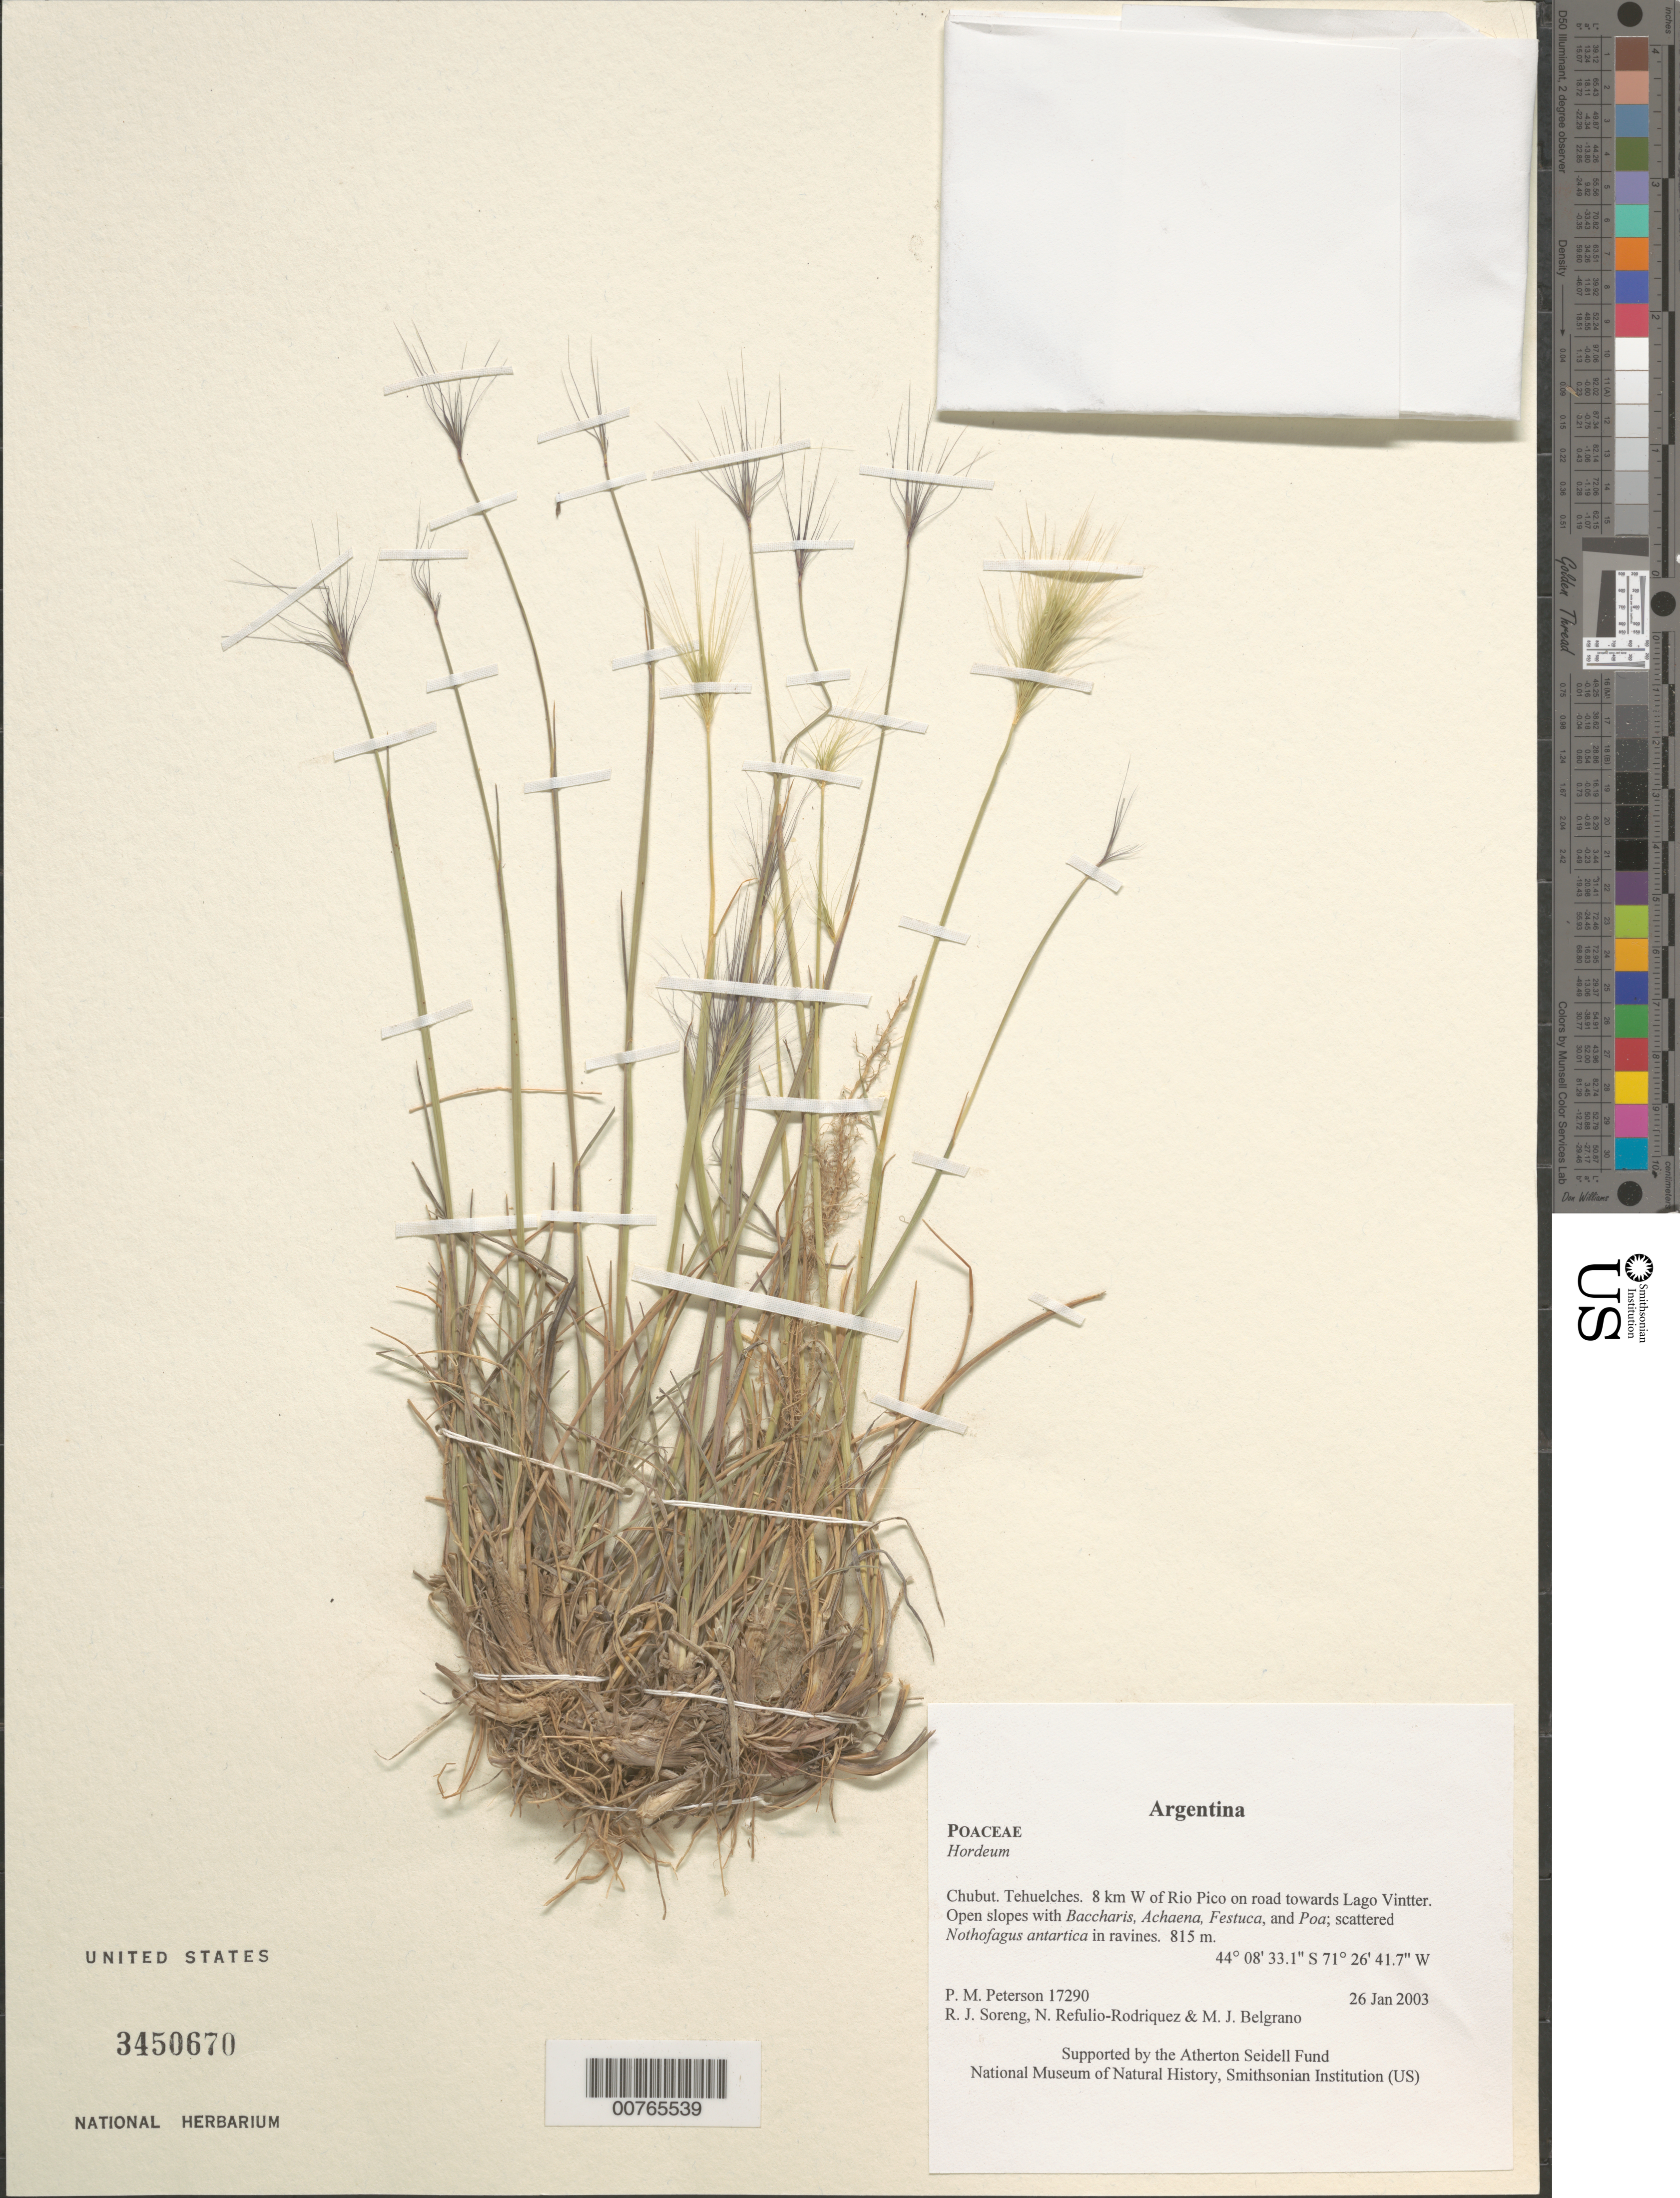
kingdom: Plantae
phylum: Tracheophyta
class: Liliopsida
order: Poales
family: Poaceae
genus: Hordeum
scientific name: Hordeum sp.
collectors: P. M. Peterson, R. J. Soreng, N. Refulio-Rodríguez & M. Belgrano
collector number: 17290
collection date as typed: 26 Jan 2003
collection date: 2003-01-26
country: Argentina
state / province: Chubut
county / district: Tehuelches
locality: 8 km W of Rio Pico on road towards Lago Vintter. Open slopes with Baccharis, Achaena, Festuca, and Poa; scattered Nothofagus antartica in ravines.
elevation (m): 815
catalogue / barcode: US 3450670